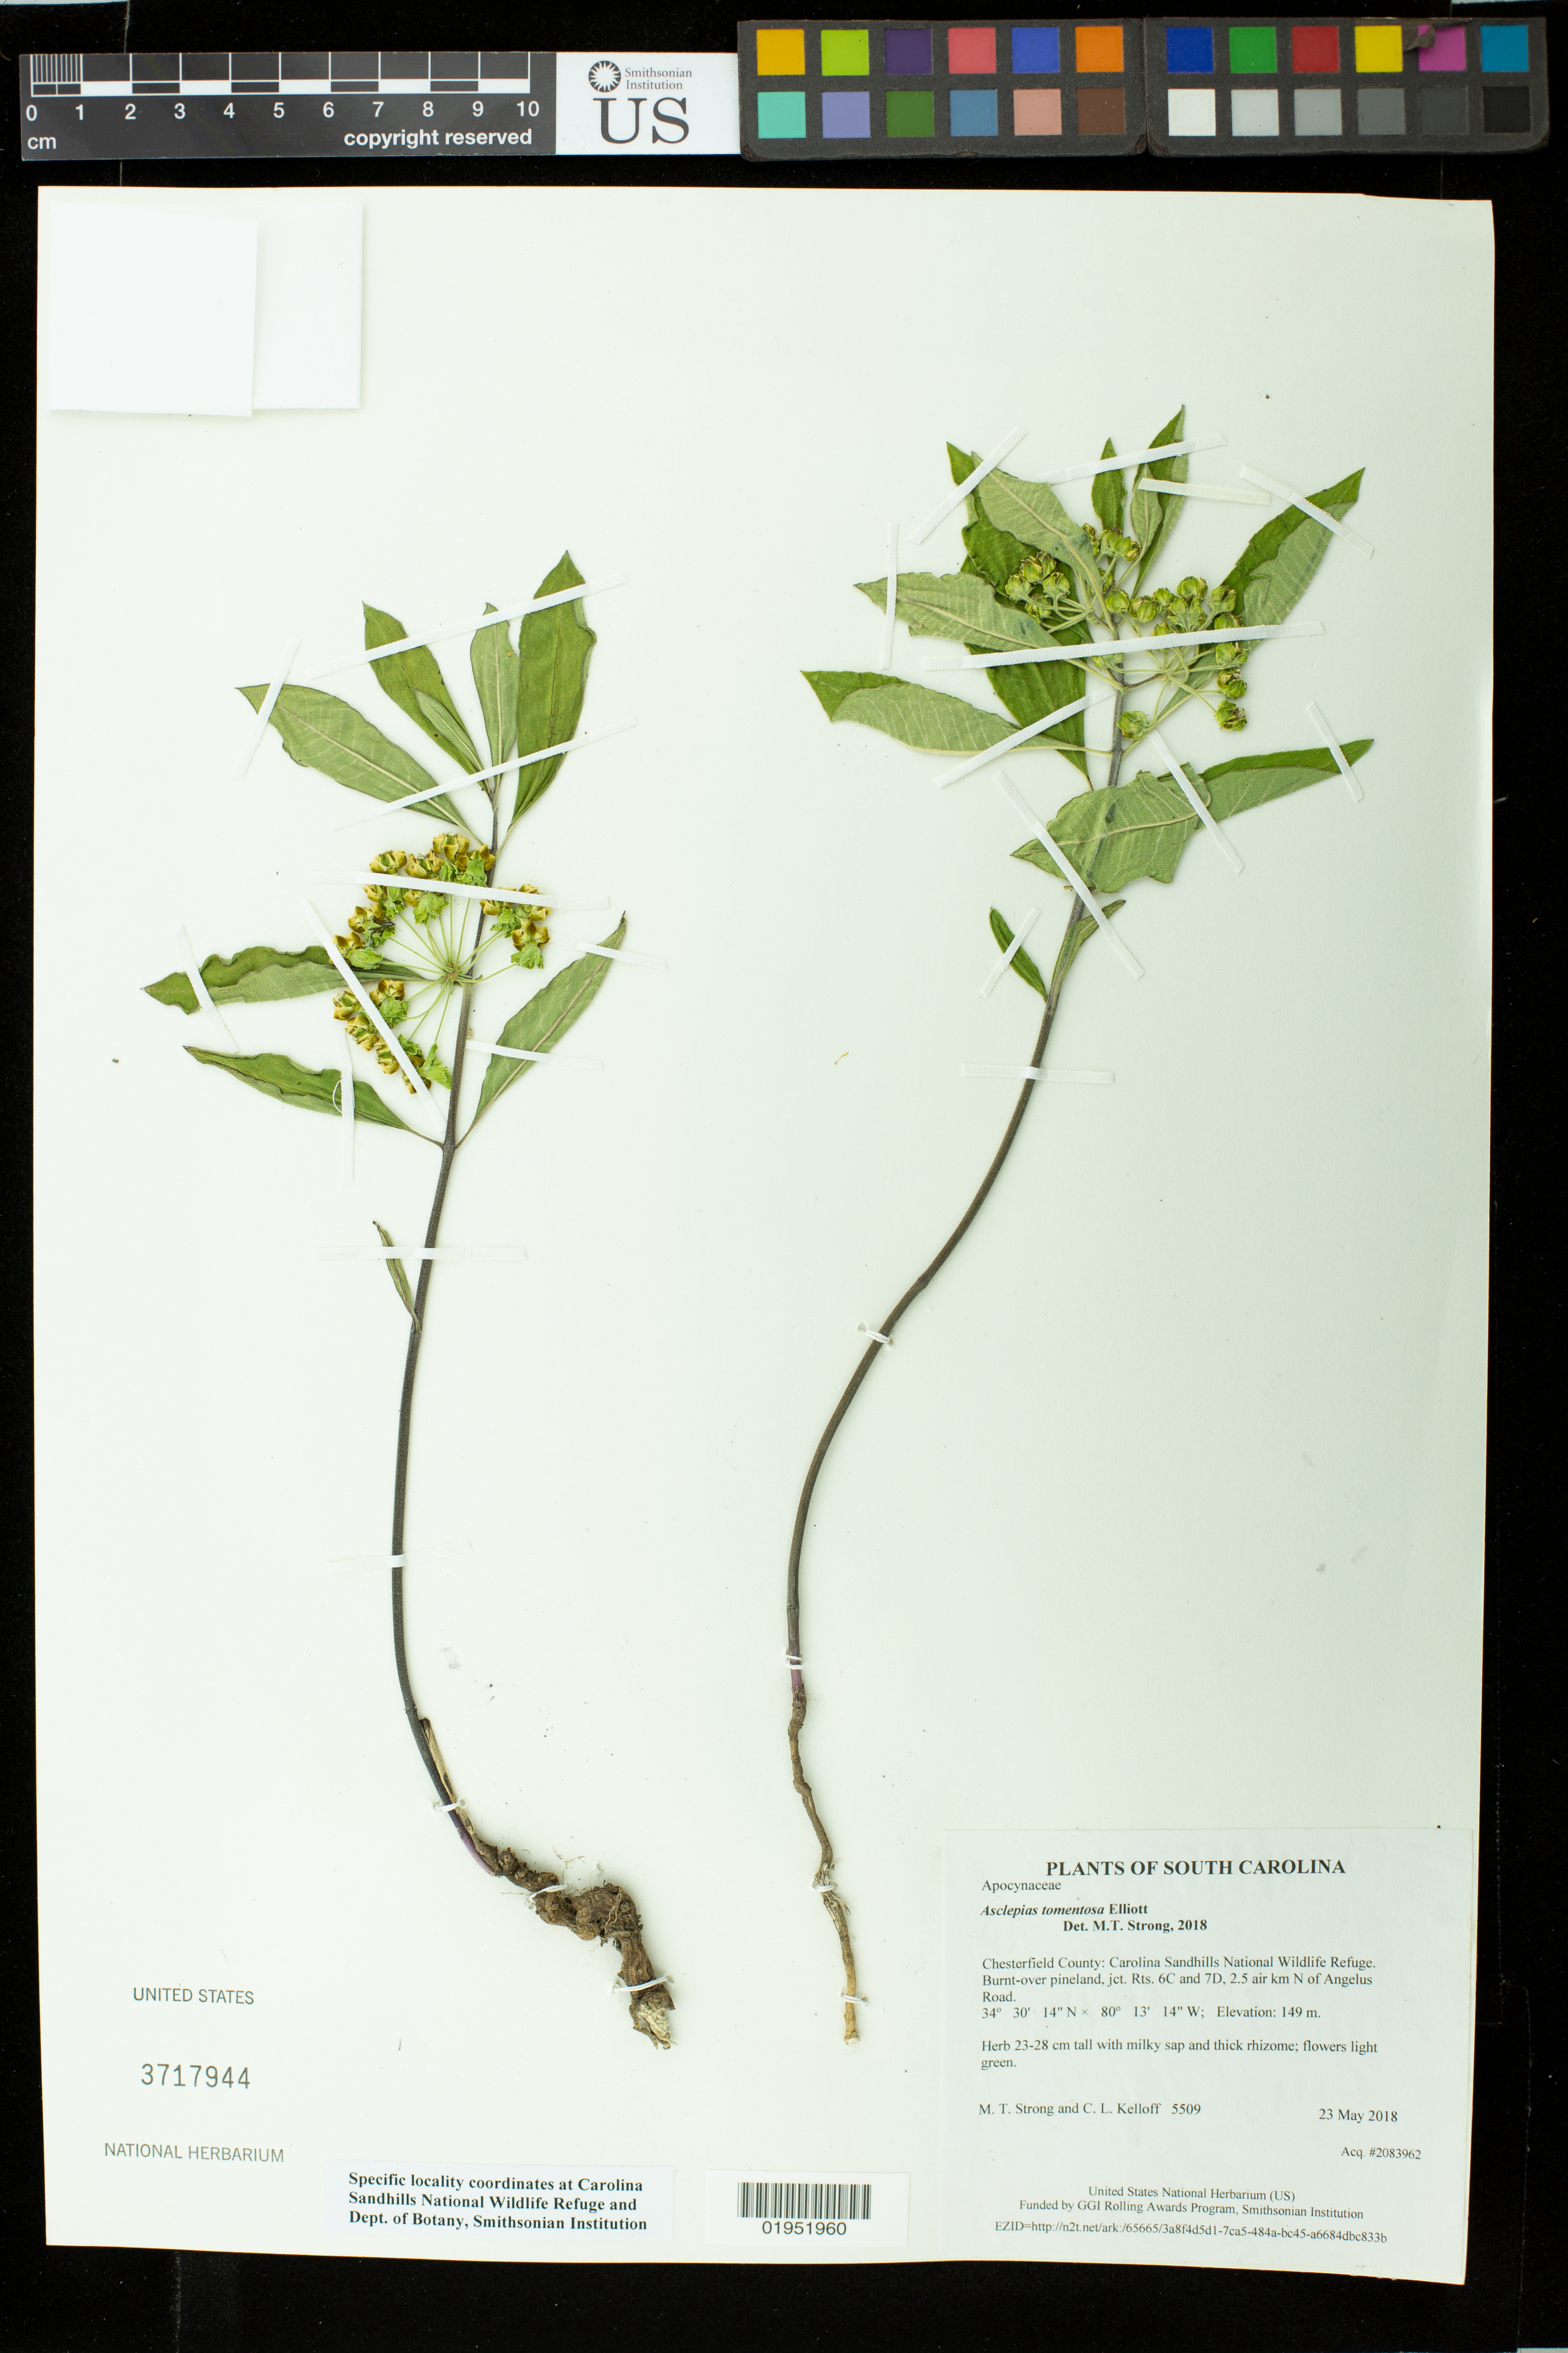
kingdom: Plantae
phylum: Tracheophyta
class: Magnoliopsida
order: Gentianales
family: Apocynaceae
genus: Asclepias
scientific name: Asclepias tomentosa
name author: Elliott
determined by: Strong, Mark T., (BOT), Smithsonian Institution - National Museum of Natural History (UNITED STATES)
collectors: M. T. Strong & C. L. Kelloff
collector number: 5509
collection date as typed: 23 May 2018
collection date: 2018-05-23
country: United States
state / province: South Carolina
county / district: Chesterfield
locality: Carolina Sandhills National Wildlife Refuge. Burnt-over pineland, jct. Rts. 6C and 7D, 2.5 air km N of Angelus Road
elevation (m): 149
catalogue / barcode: US 3717944